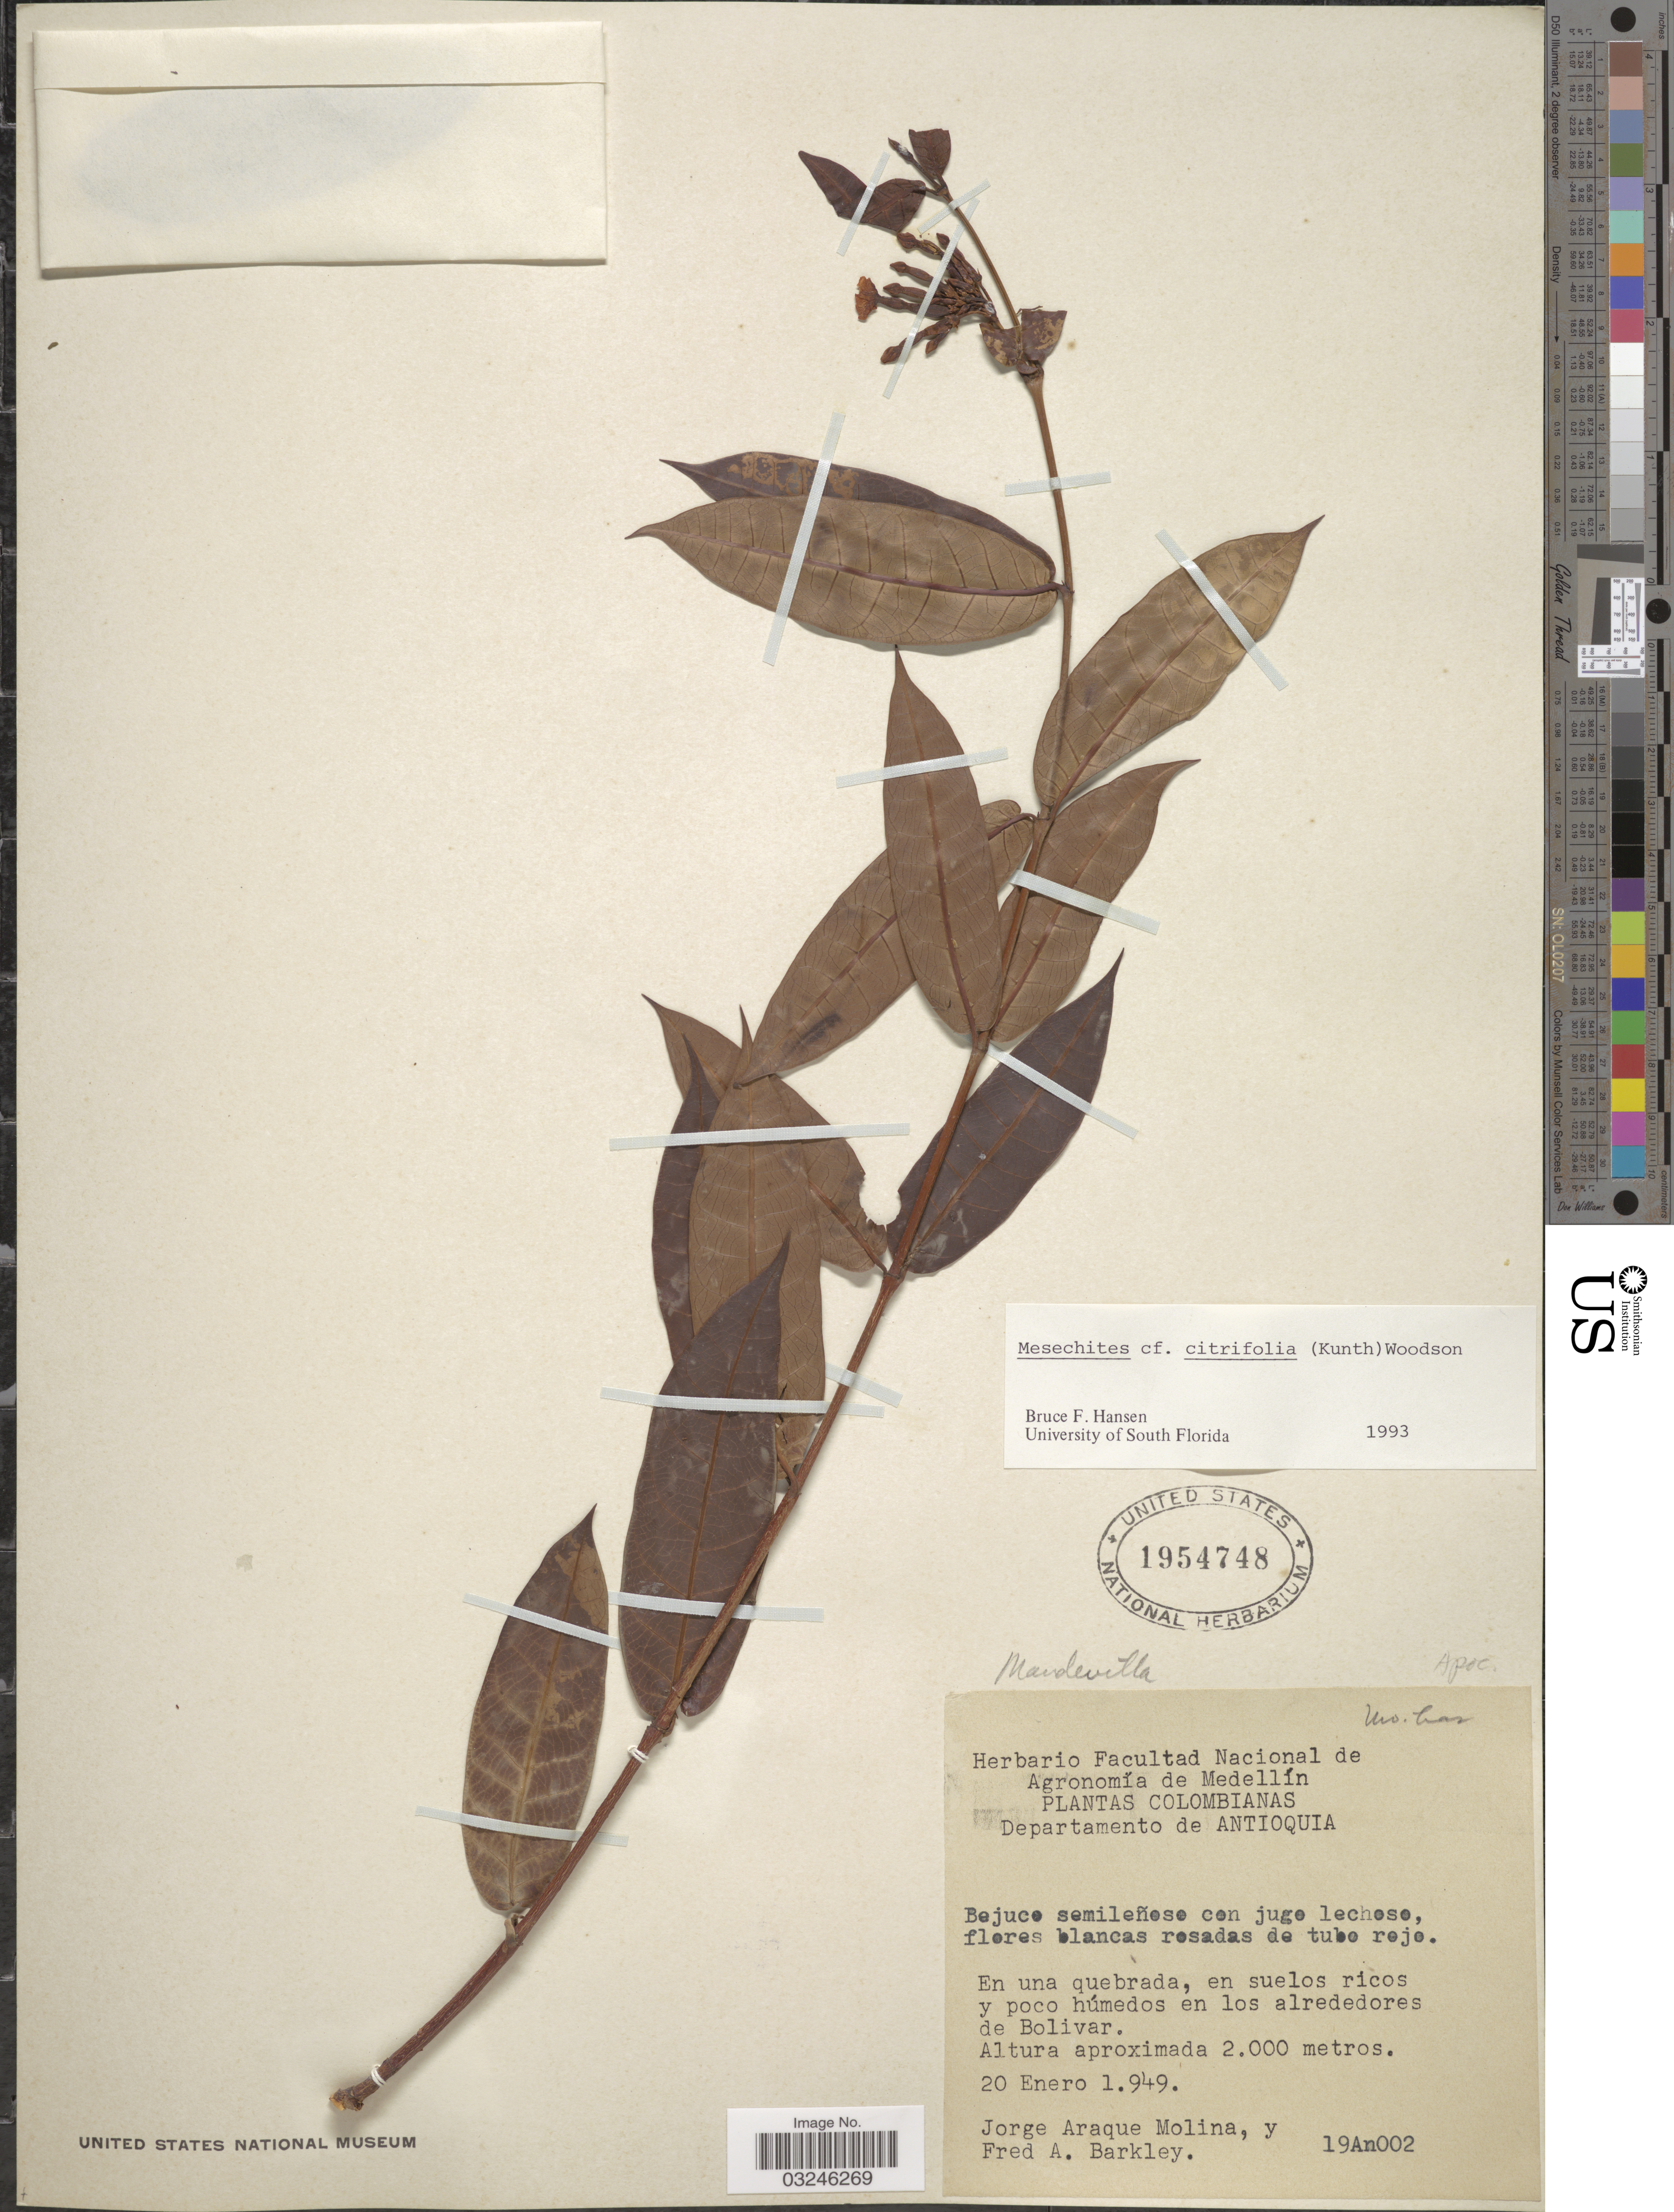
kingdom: Plantae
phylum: Tracheophyta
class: Magnoliopsida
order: Gentianales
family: Apocynaceae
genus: Mesechites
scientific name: Mesechites citrifolius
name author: (Kunth) Woodson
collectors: J. Araque Molina & F. A. Barkley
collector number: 19An002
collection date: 1949-01-20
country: Colombia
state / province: Antioquia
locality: Departamento de Antioquia. En una quebrada, en suelos ricos y poco húmedos en los alrededores de Bolivar.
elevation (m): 2000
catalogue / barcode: US 1954748